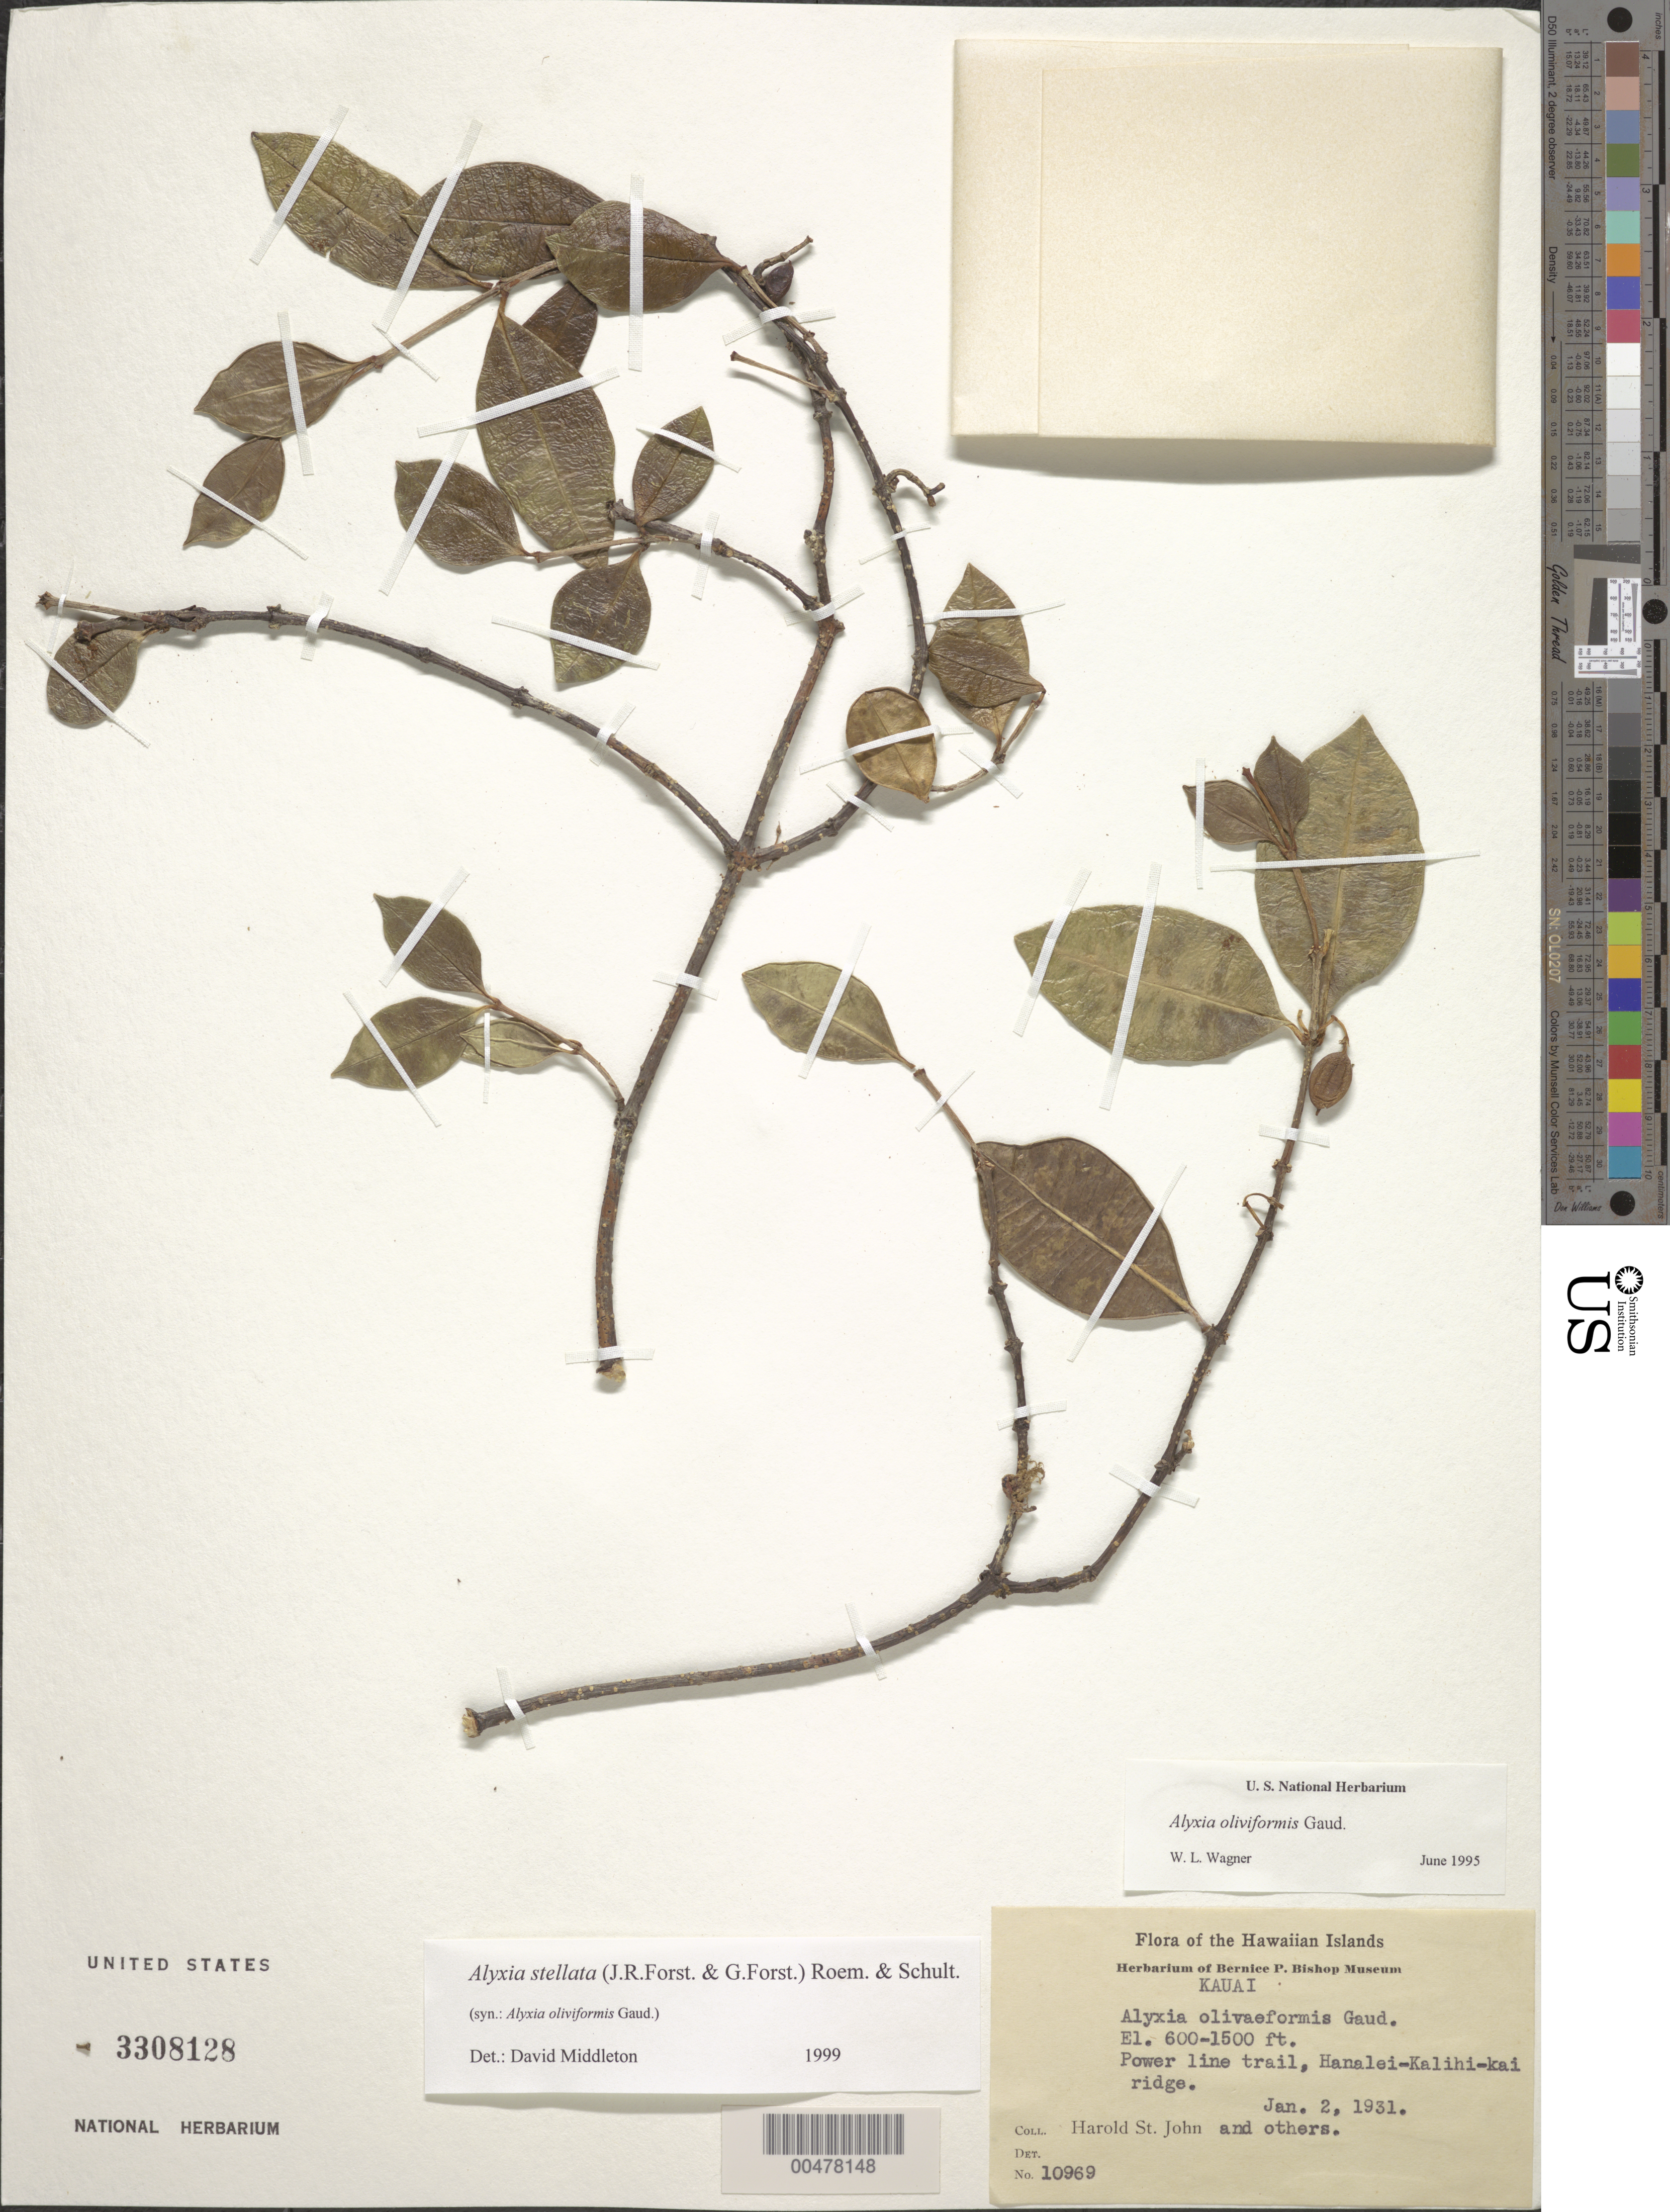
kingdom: Plantae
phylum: Tracheophyta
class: Magnoliopsida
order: Gentianales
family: Apocynaceae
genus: Alyxia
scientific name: Alyxia stellata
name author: (J.R. Forst. & G. Forst.) Roem. & Schult.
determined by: Middleton, D. J.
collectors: H. St. John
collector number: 10969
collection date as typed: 2 Jan 1931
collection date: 1931-01-02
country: United States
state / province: Hawaii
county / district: Kauai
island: Kaua'i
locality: Hanalei-Kalihi-kai ridge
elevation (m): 183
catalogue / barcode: US 3308128